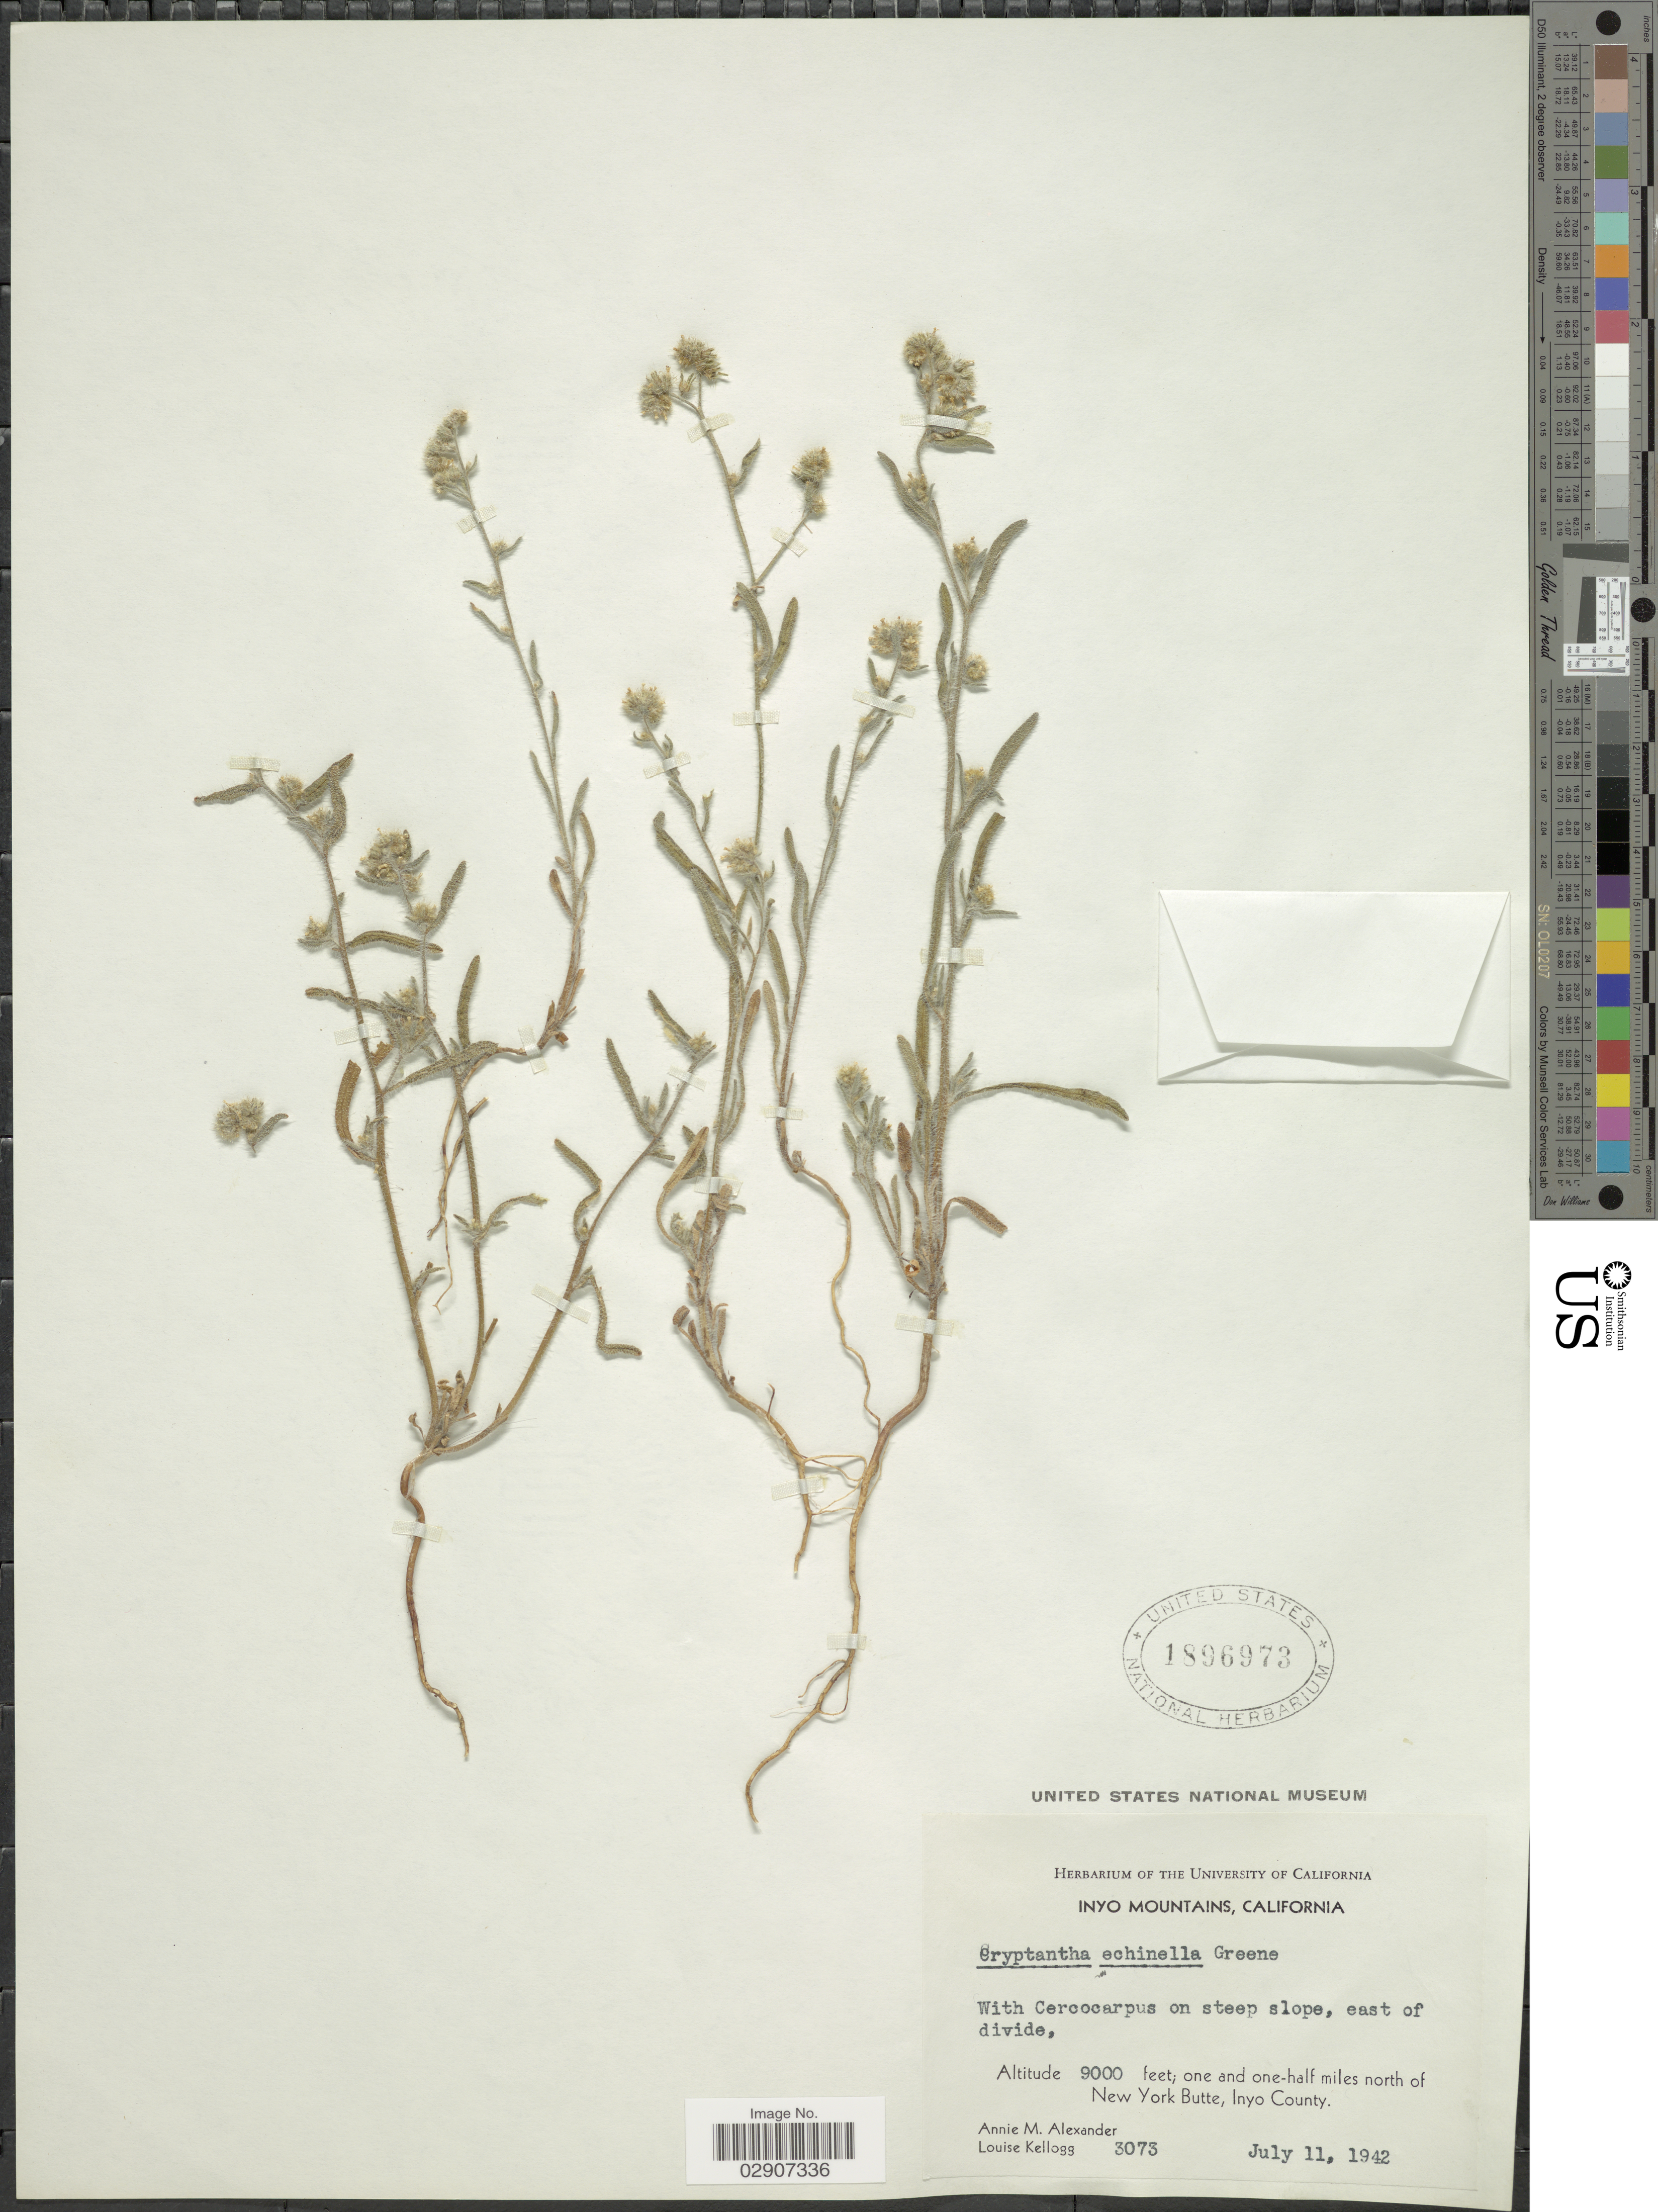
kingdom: Plantae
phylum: Tracheophyta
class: Magnoliopsida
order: Boraginales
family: Boraginaceae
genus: Cryptantha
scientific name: Cryptantha echinella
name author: S.W. Greene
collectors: A. M. Alexander & L. Kellogg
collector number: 3073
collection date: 1942-07-11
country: United States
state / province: California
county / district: Inyo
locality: Inyo Mountains, one and one-half miles north of New York Butte, Inyo County.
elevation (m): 2743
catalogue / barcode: US 1896973